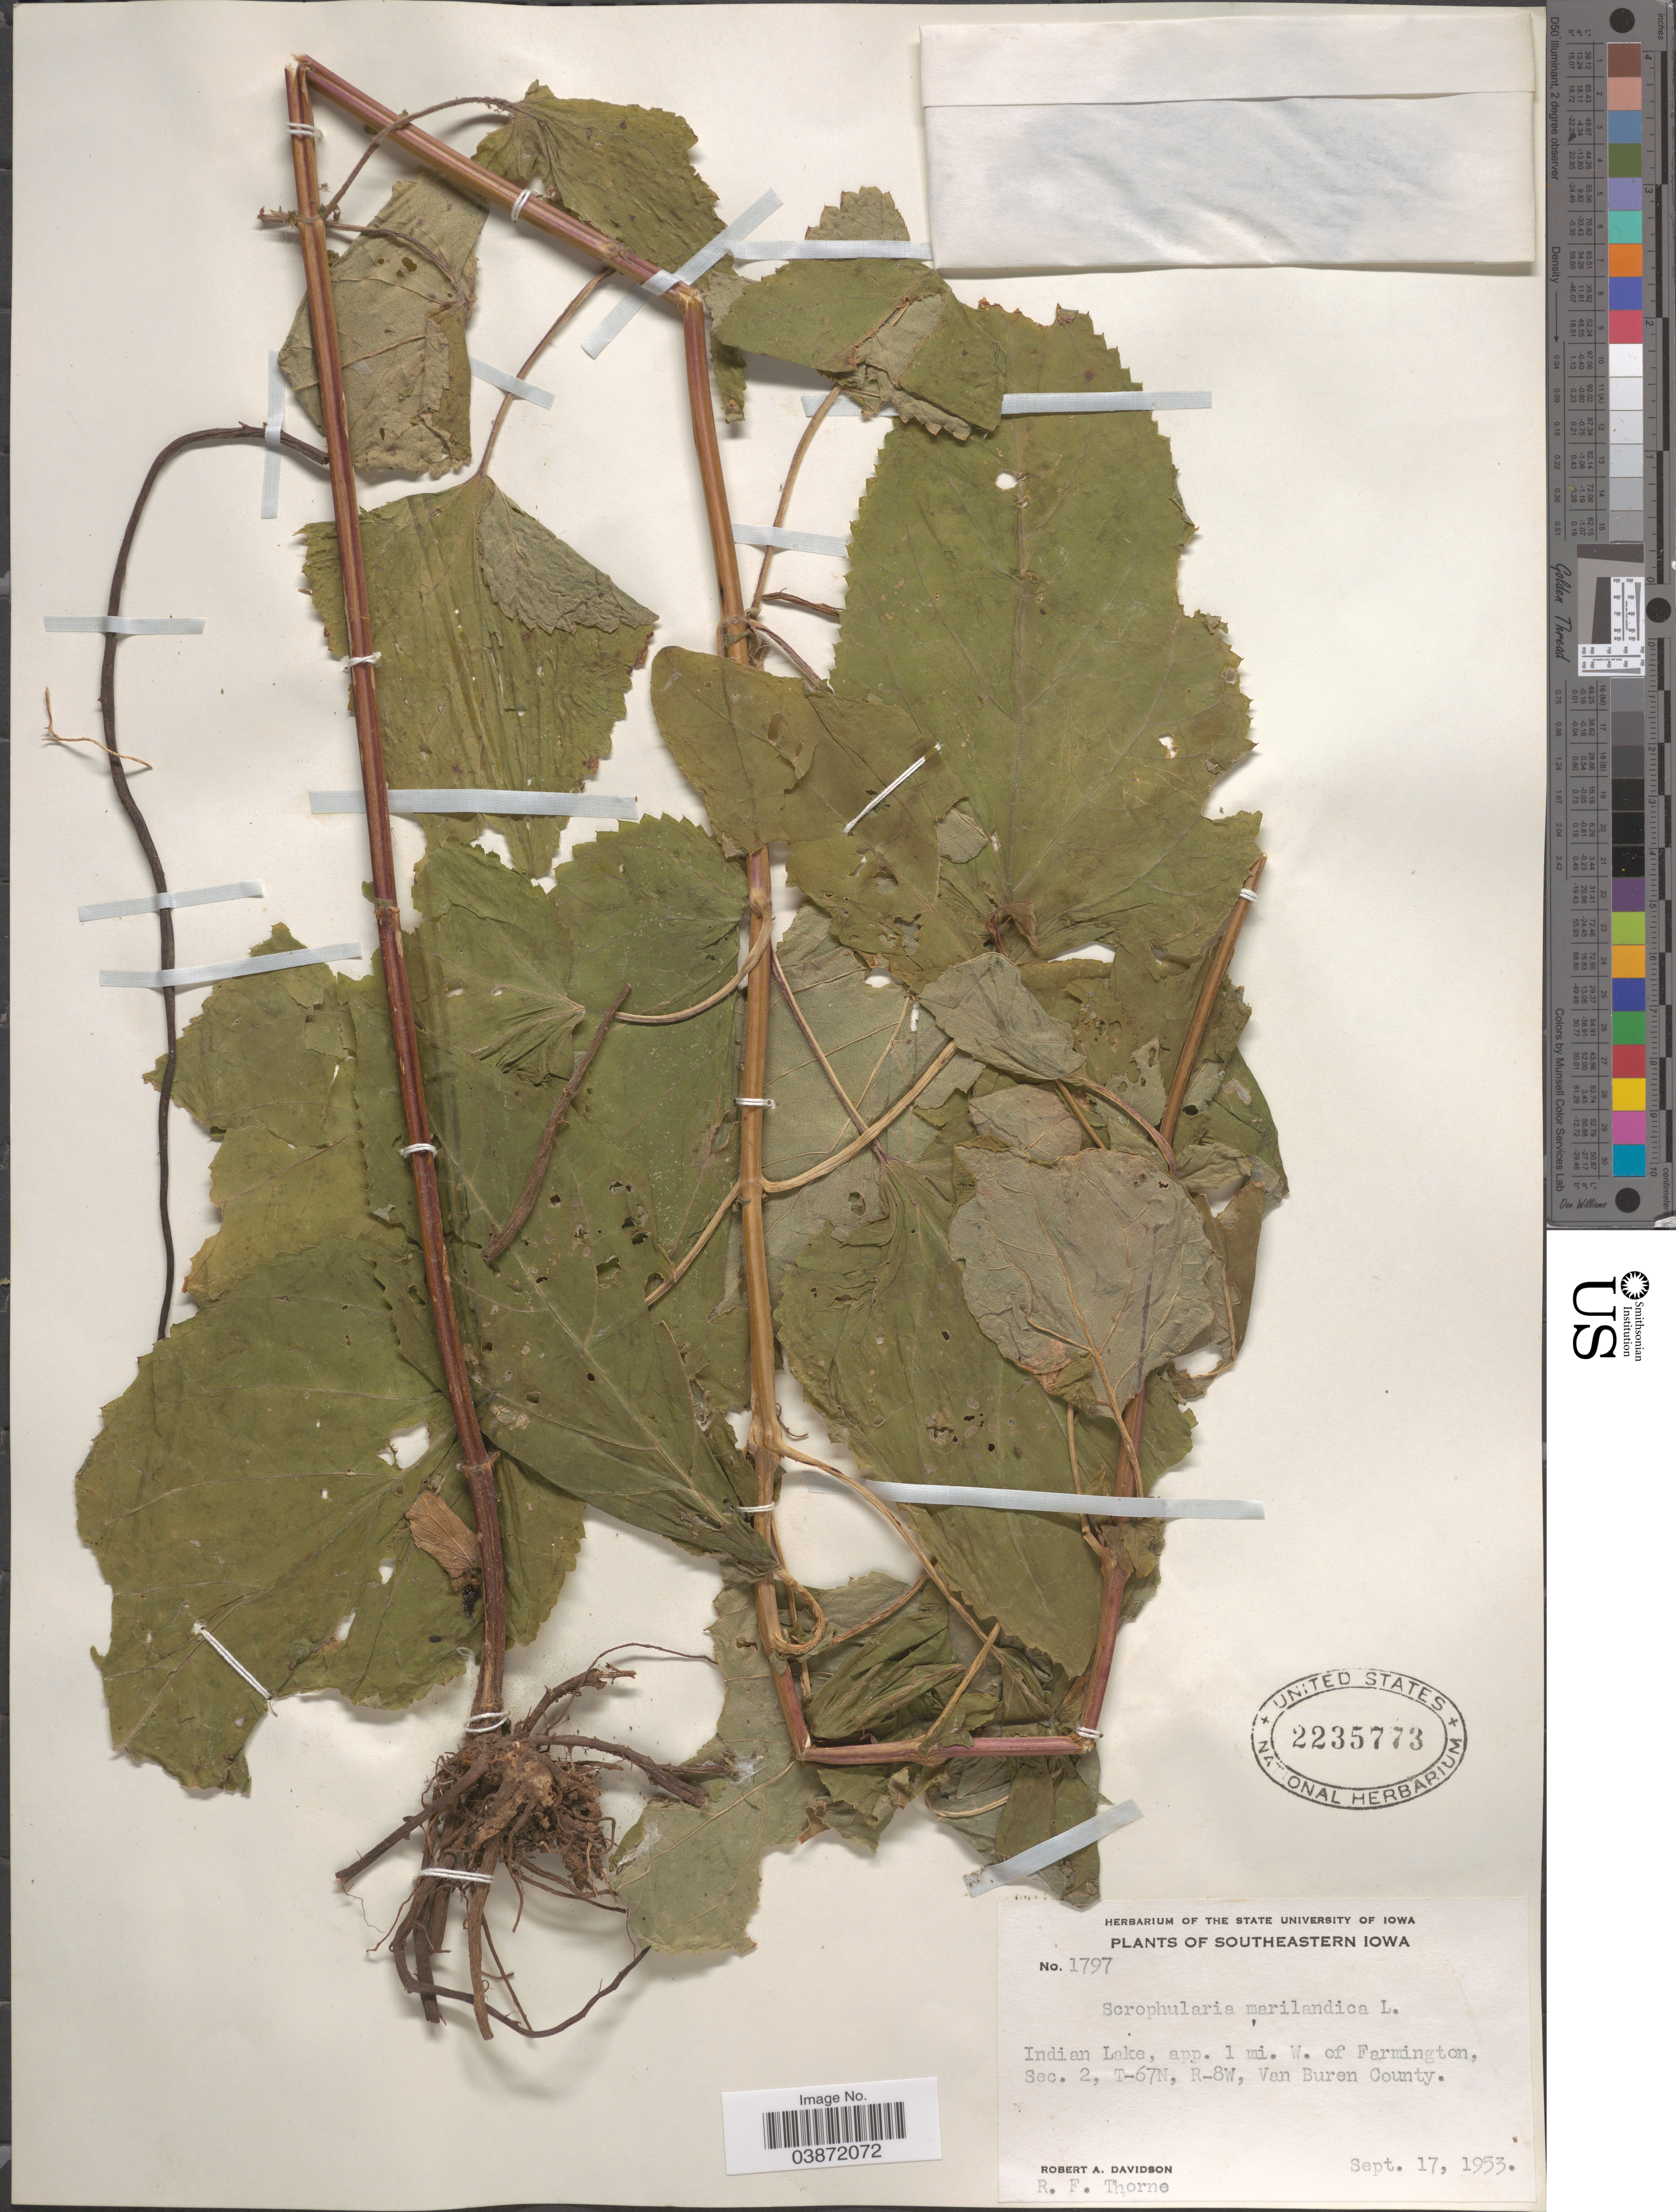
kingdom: Plantae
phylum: Tracheophyta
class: Magnoliopsida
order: Lamiales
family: Scrophulariaceae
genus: Scrophularia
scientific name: Scrophularia marilandica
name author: L.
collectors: R. A. Davidson & R. Thorne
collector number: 1797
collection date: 1953-09-17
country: United States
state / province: Iowa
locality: Southeastern Iowa. Indian Lake, app. 1 mi. W. of Farmington, Sec. 2, T-67N, R-8W, Van Buren County.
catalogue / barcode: US 2235773